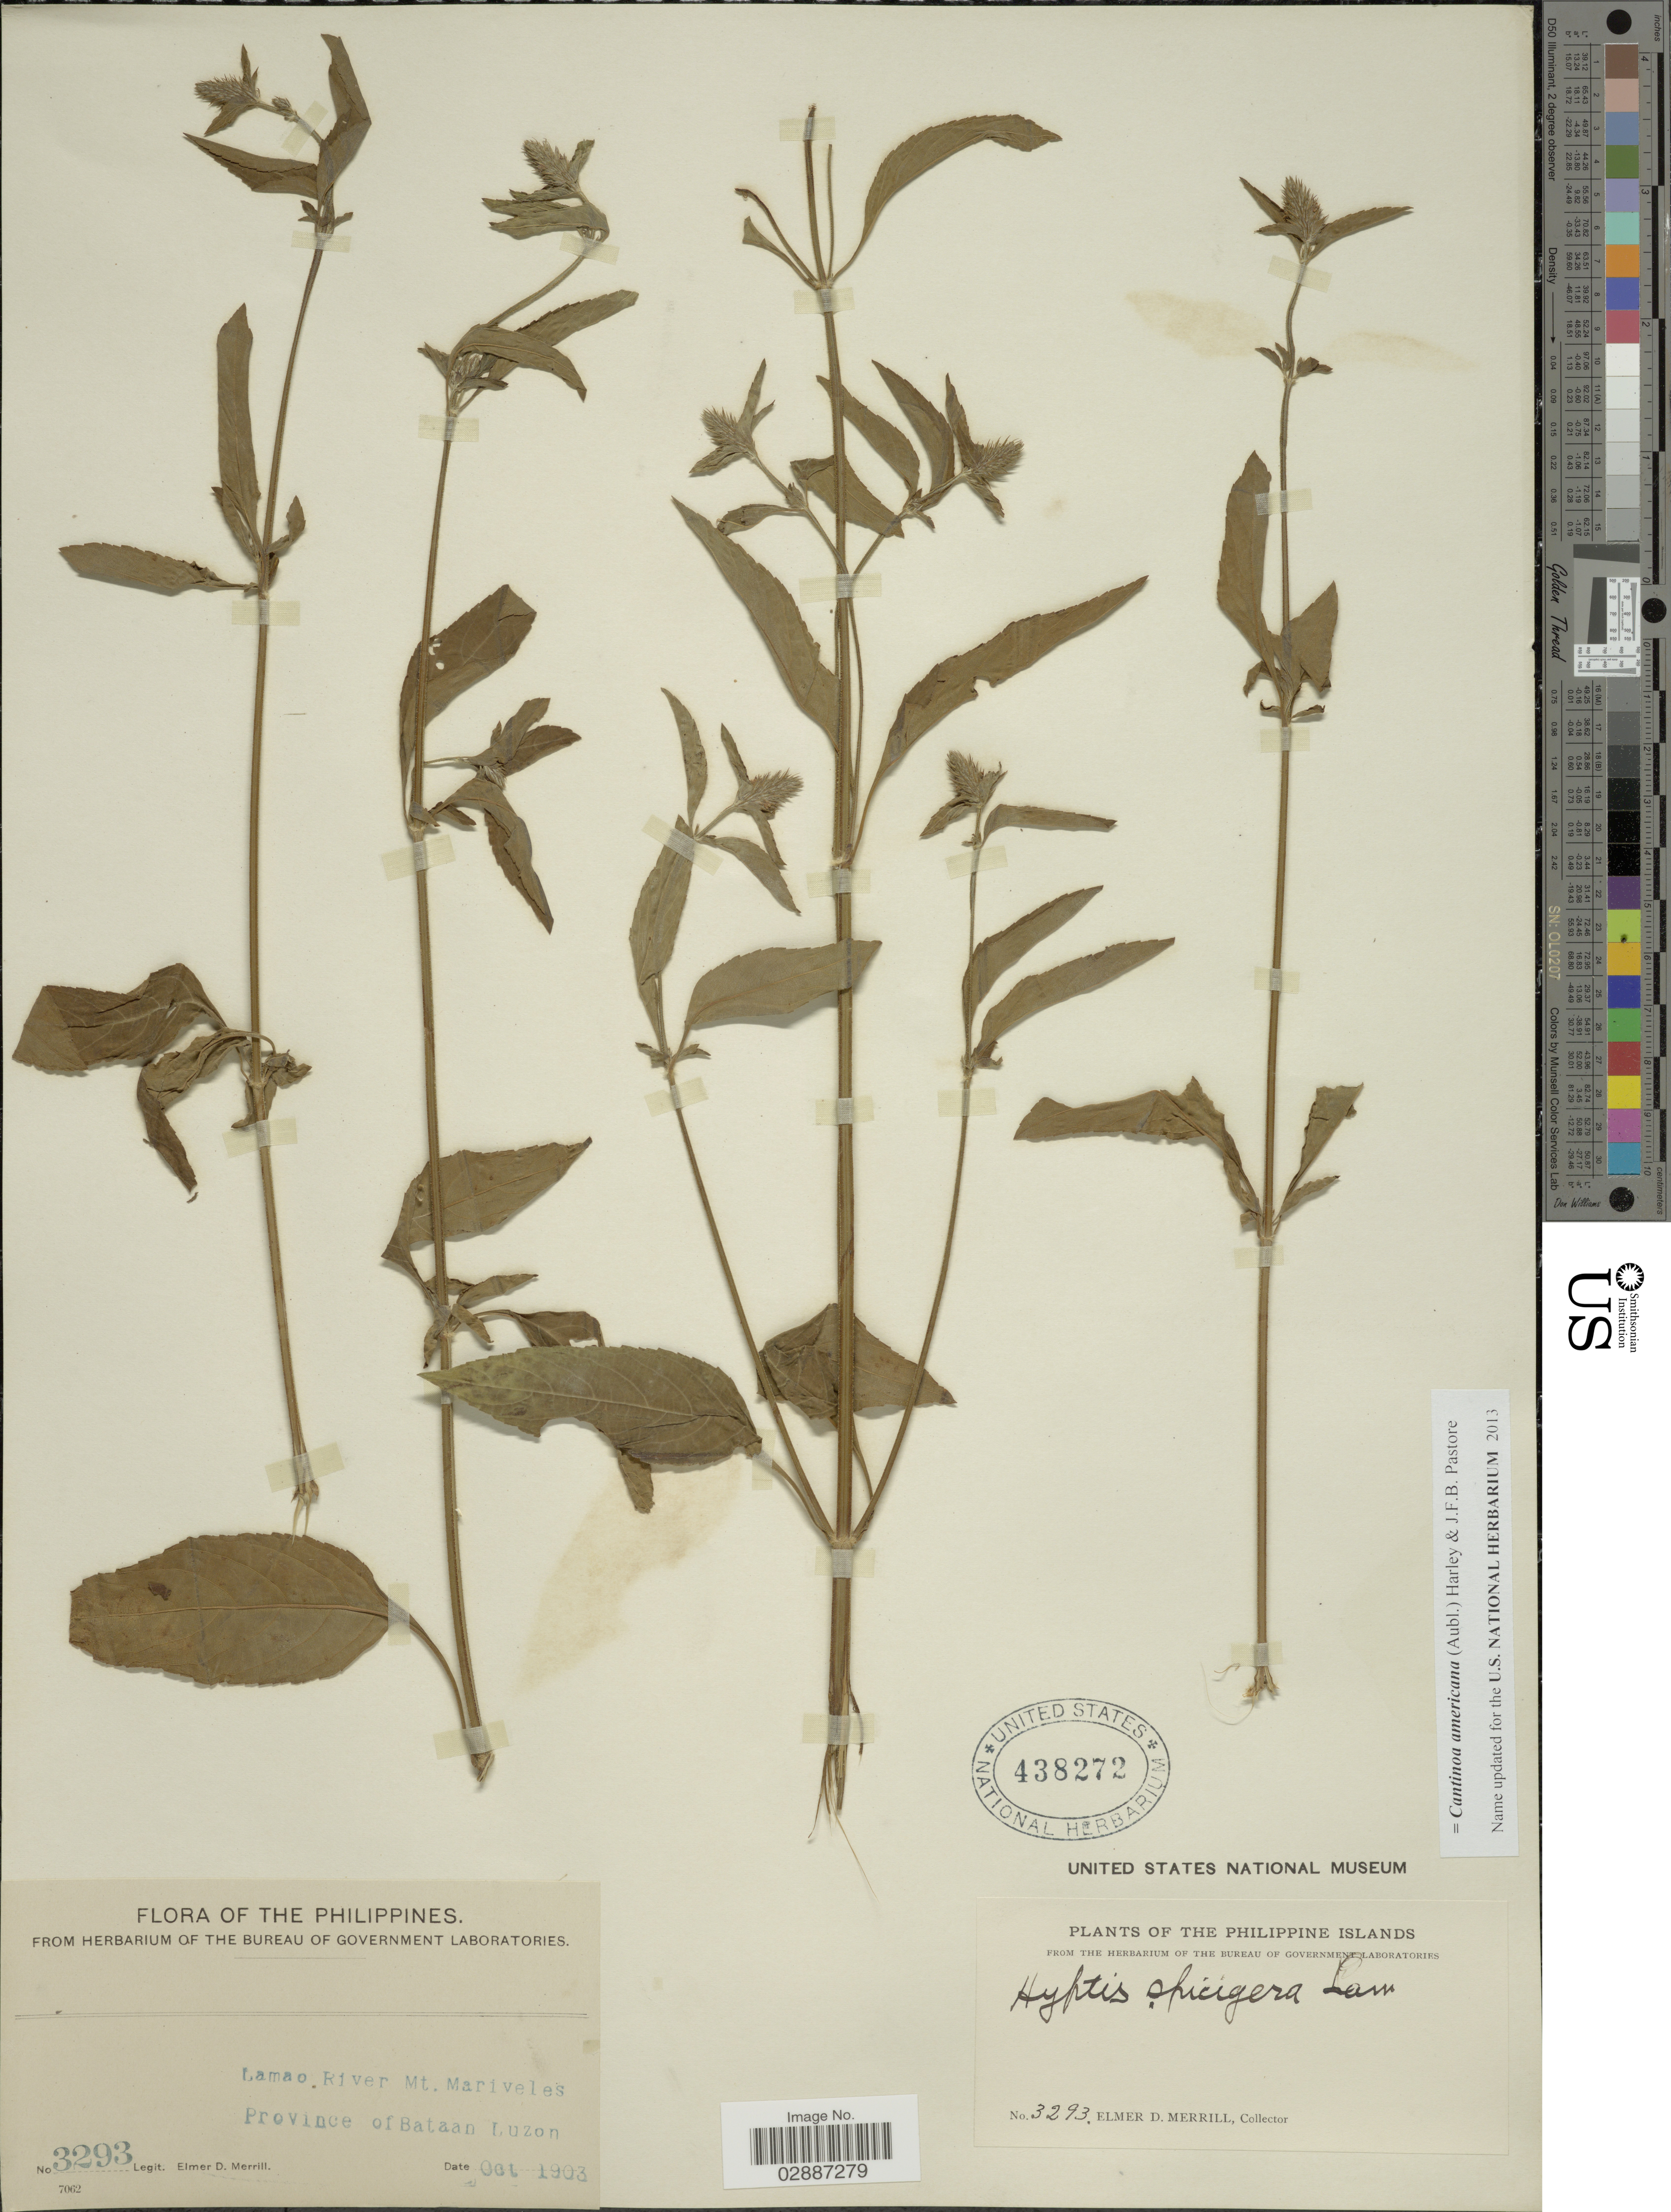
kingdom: Plantae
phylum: Tracheophyta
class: Magnoliopsida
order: Lamiales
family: Lamiaceae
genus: Cantinoa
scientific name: Cantinoa americana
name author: (Aubl.) Harley & J.F.B. Pastore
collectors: E. D. Merrill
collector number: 3293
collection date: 1903-10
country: Philippines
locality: Lamao River Mt. Mariveles. Province of Bataan Luzon. Philippine Islands.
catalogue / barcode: US 438272